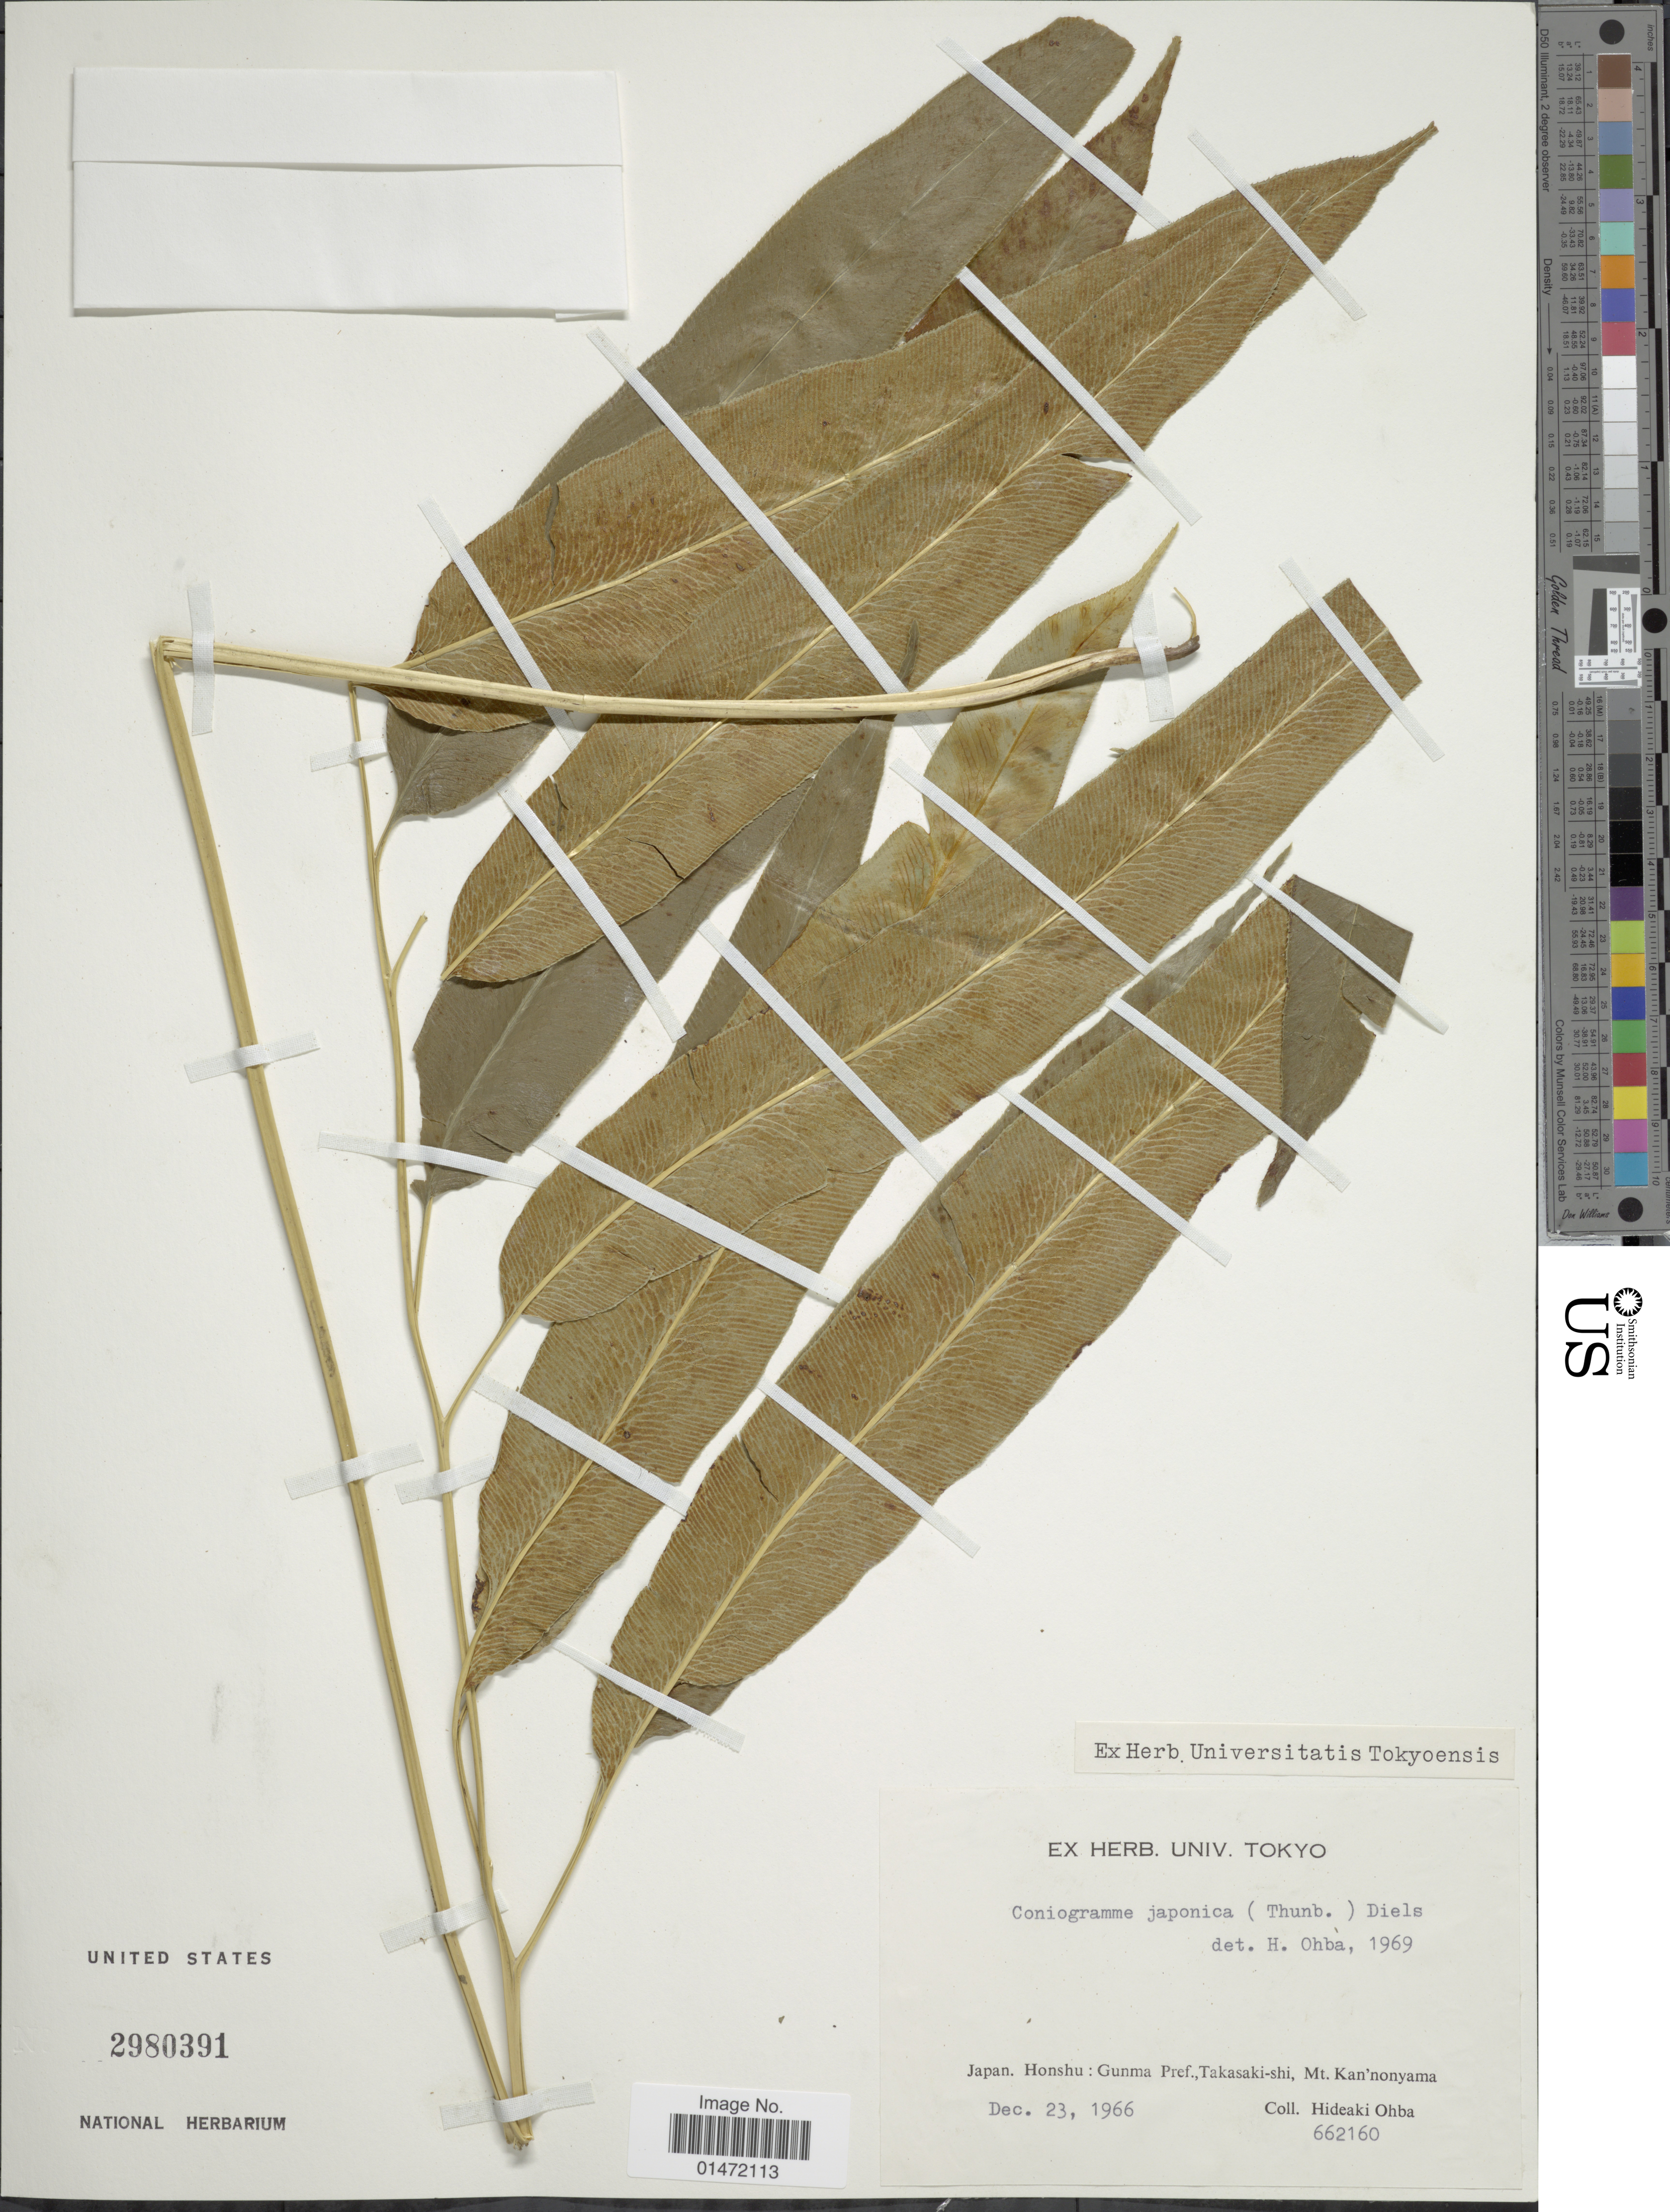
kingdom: Plantae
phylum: Tracheophyta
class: Polypodiopsida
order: Polypodiales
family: Pteridaceae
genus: Coniogramme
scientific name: Coniogramme japonica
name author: (Thunb. ex Murray) Diels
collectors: H. Ohba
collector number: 662160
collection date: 1966-12-23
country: Japan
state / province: Gunma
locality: Honshu: Gunma Pref., Takasaki-shi, Mt. Kan'nonyama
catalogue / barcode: US 2980391